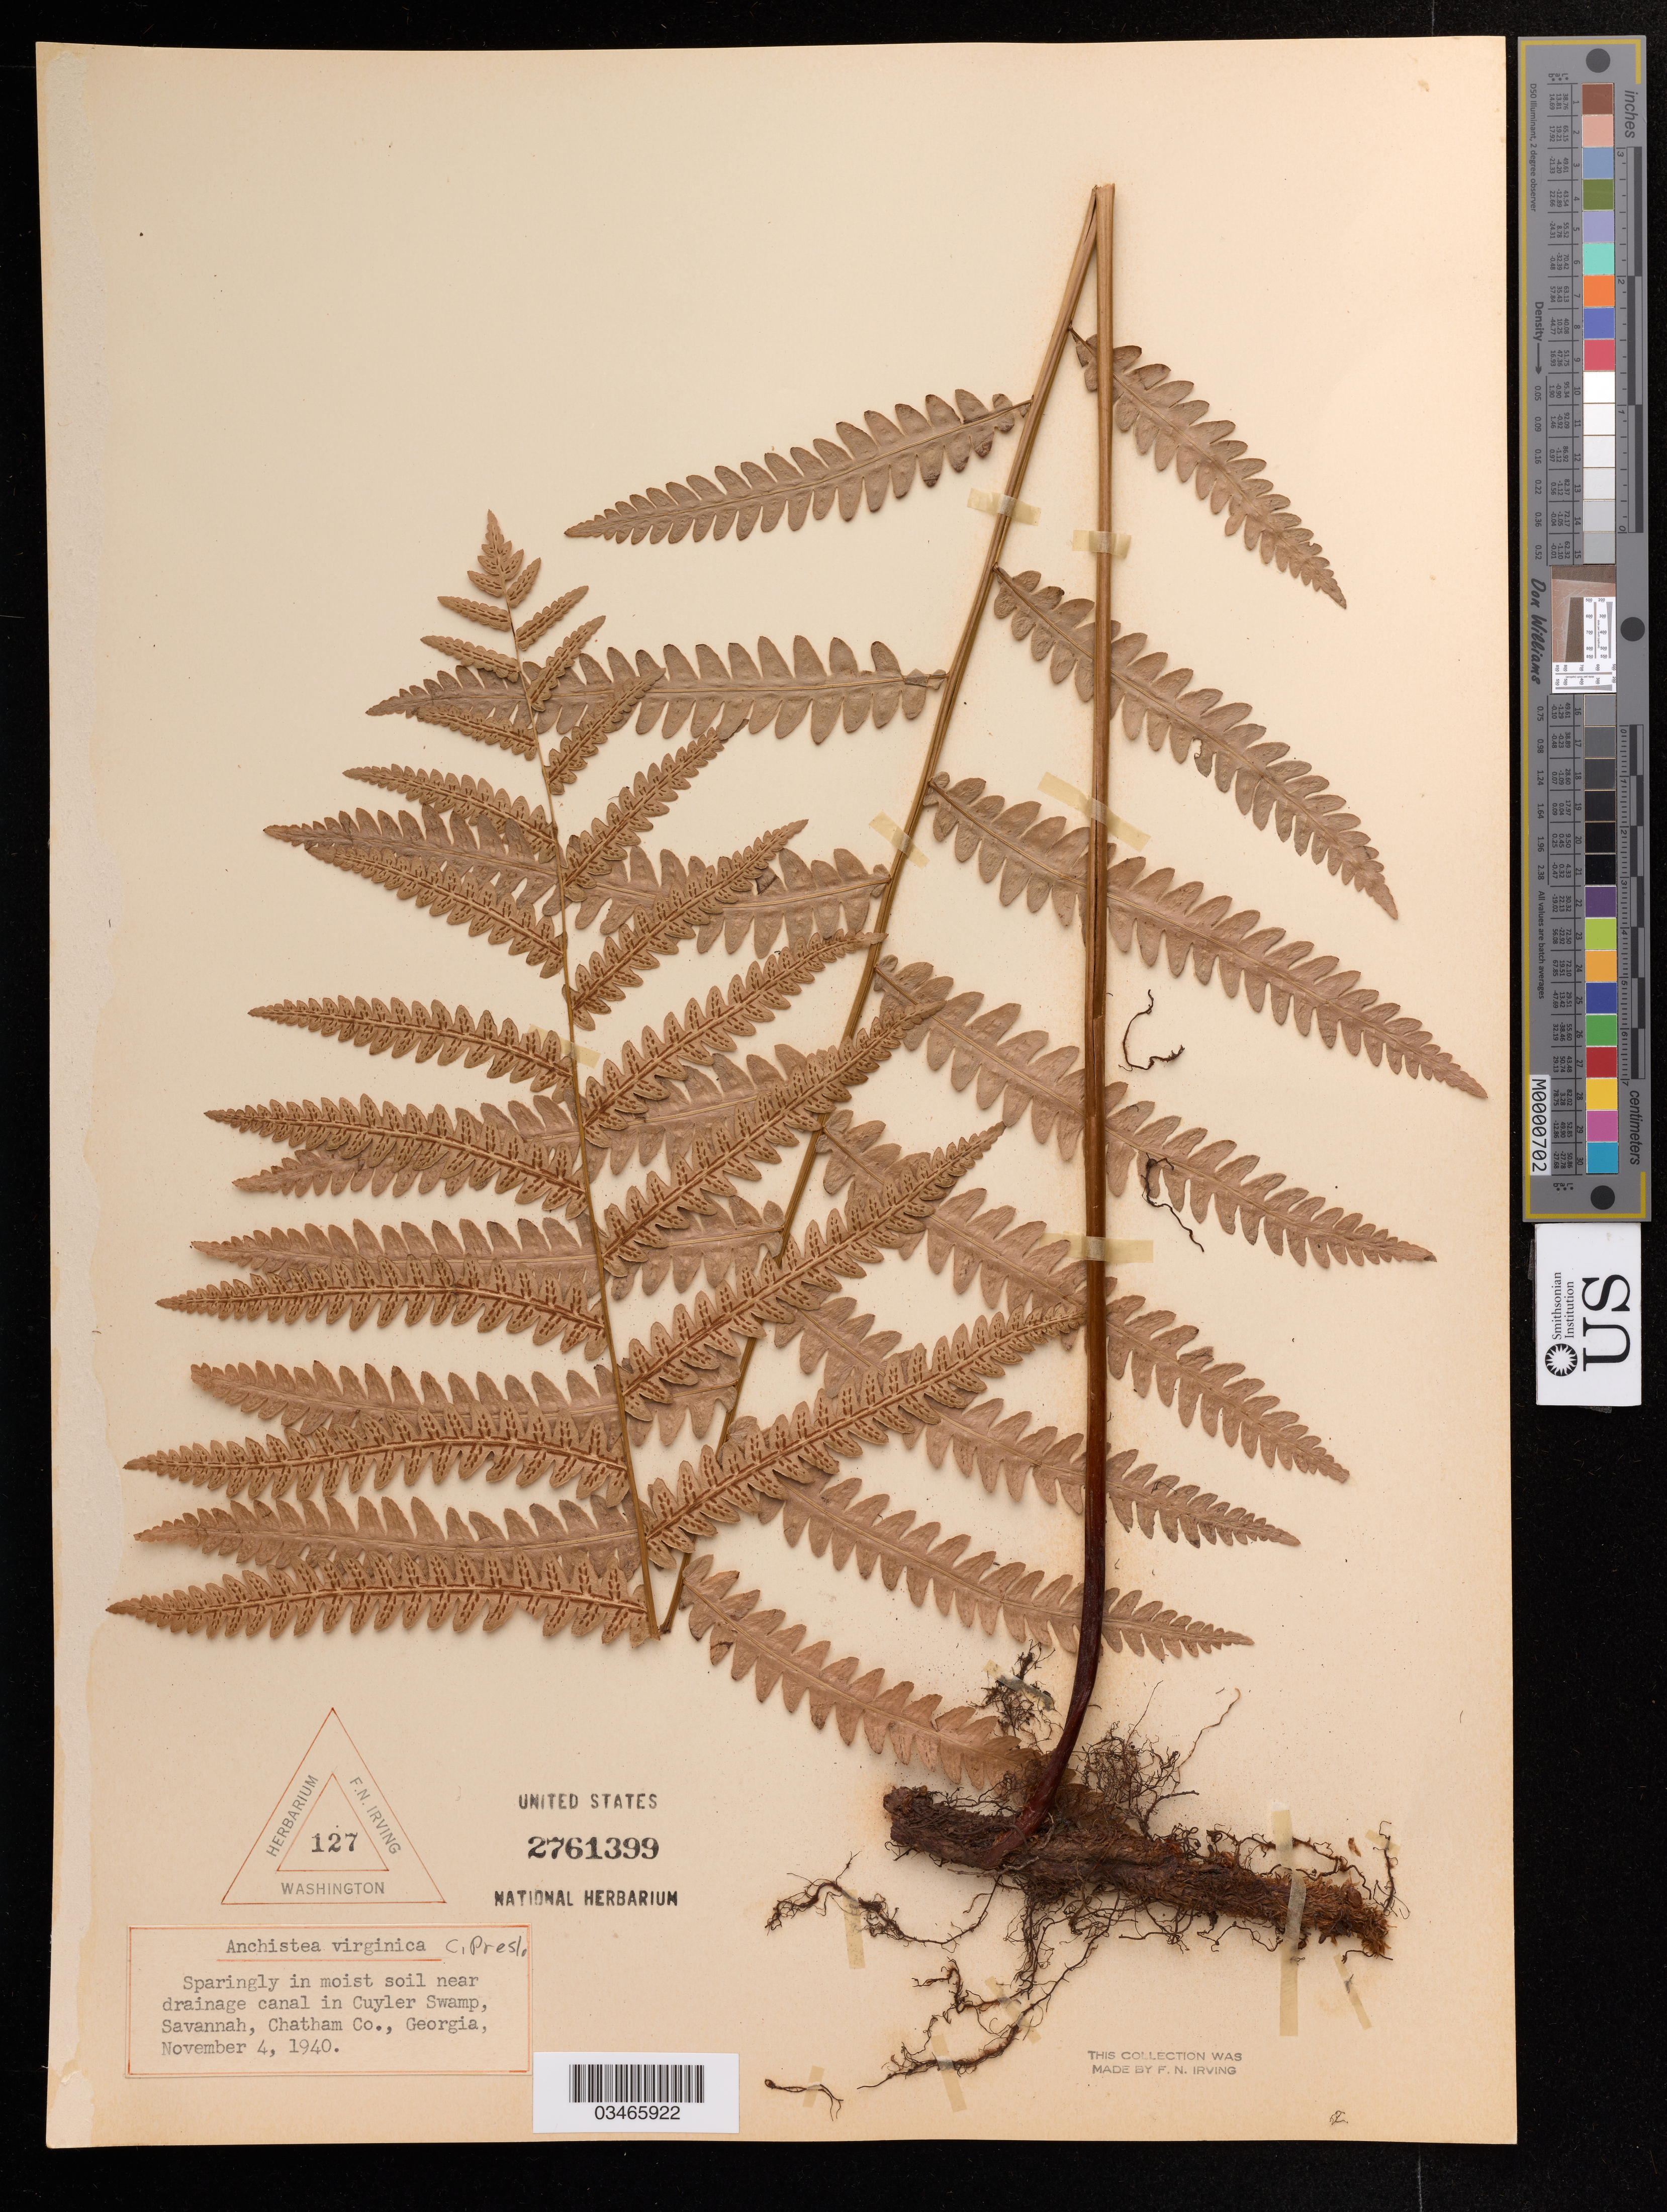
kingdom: Plantae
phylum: Tracheophyta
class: Polypodiopsida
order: Polypodiales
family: Blechnaceae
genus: Anchistea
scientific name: Anchistea virginica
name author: (L.) C. Presl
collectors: F. Irving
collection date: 1940-11-04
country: United States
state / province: Georgia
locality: Near drainage canal in Cuyler Swamp, Savannah, Chatham Co.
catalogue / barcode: US 2761399